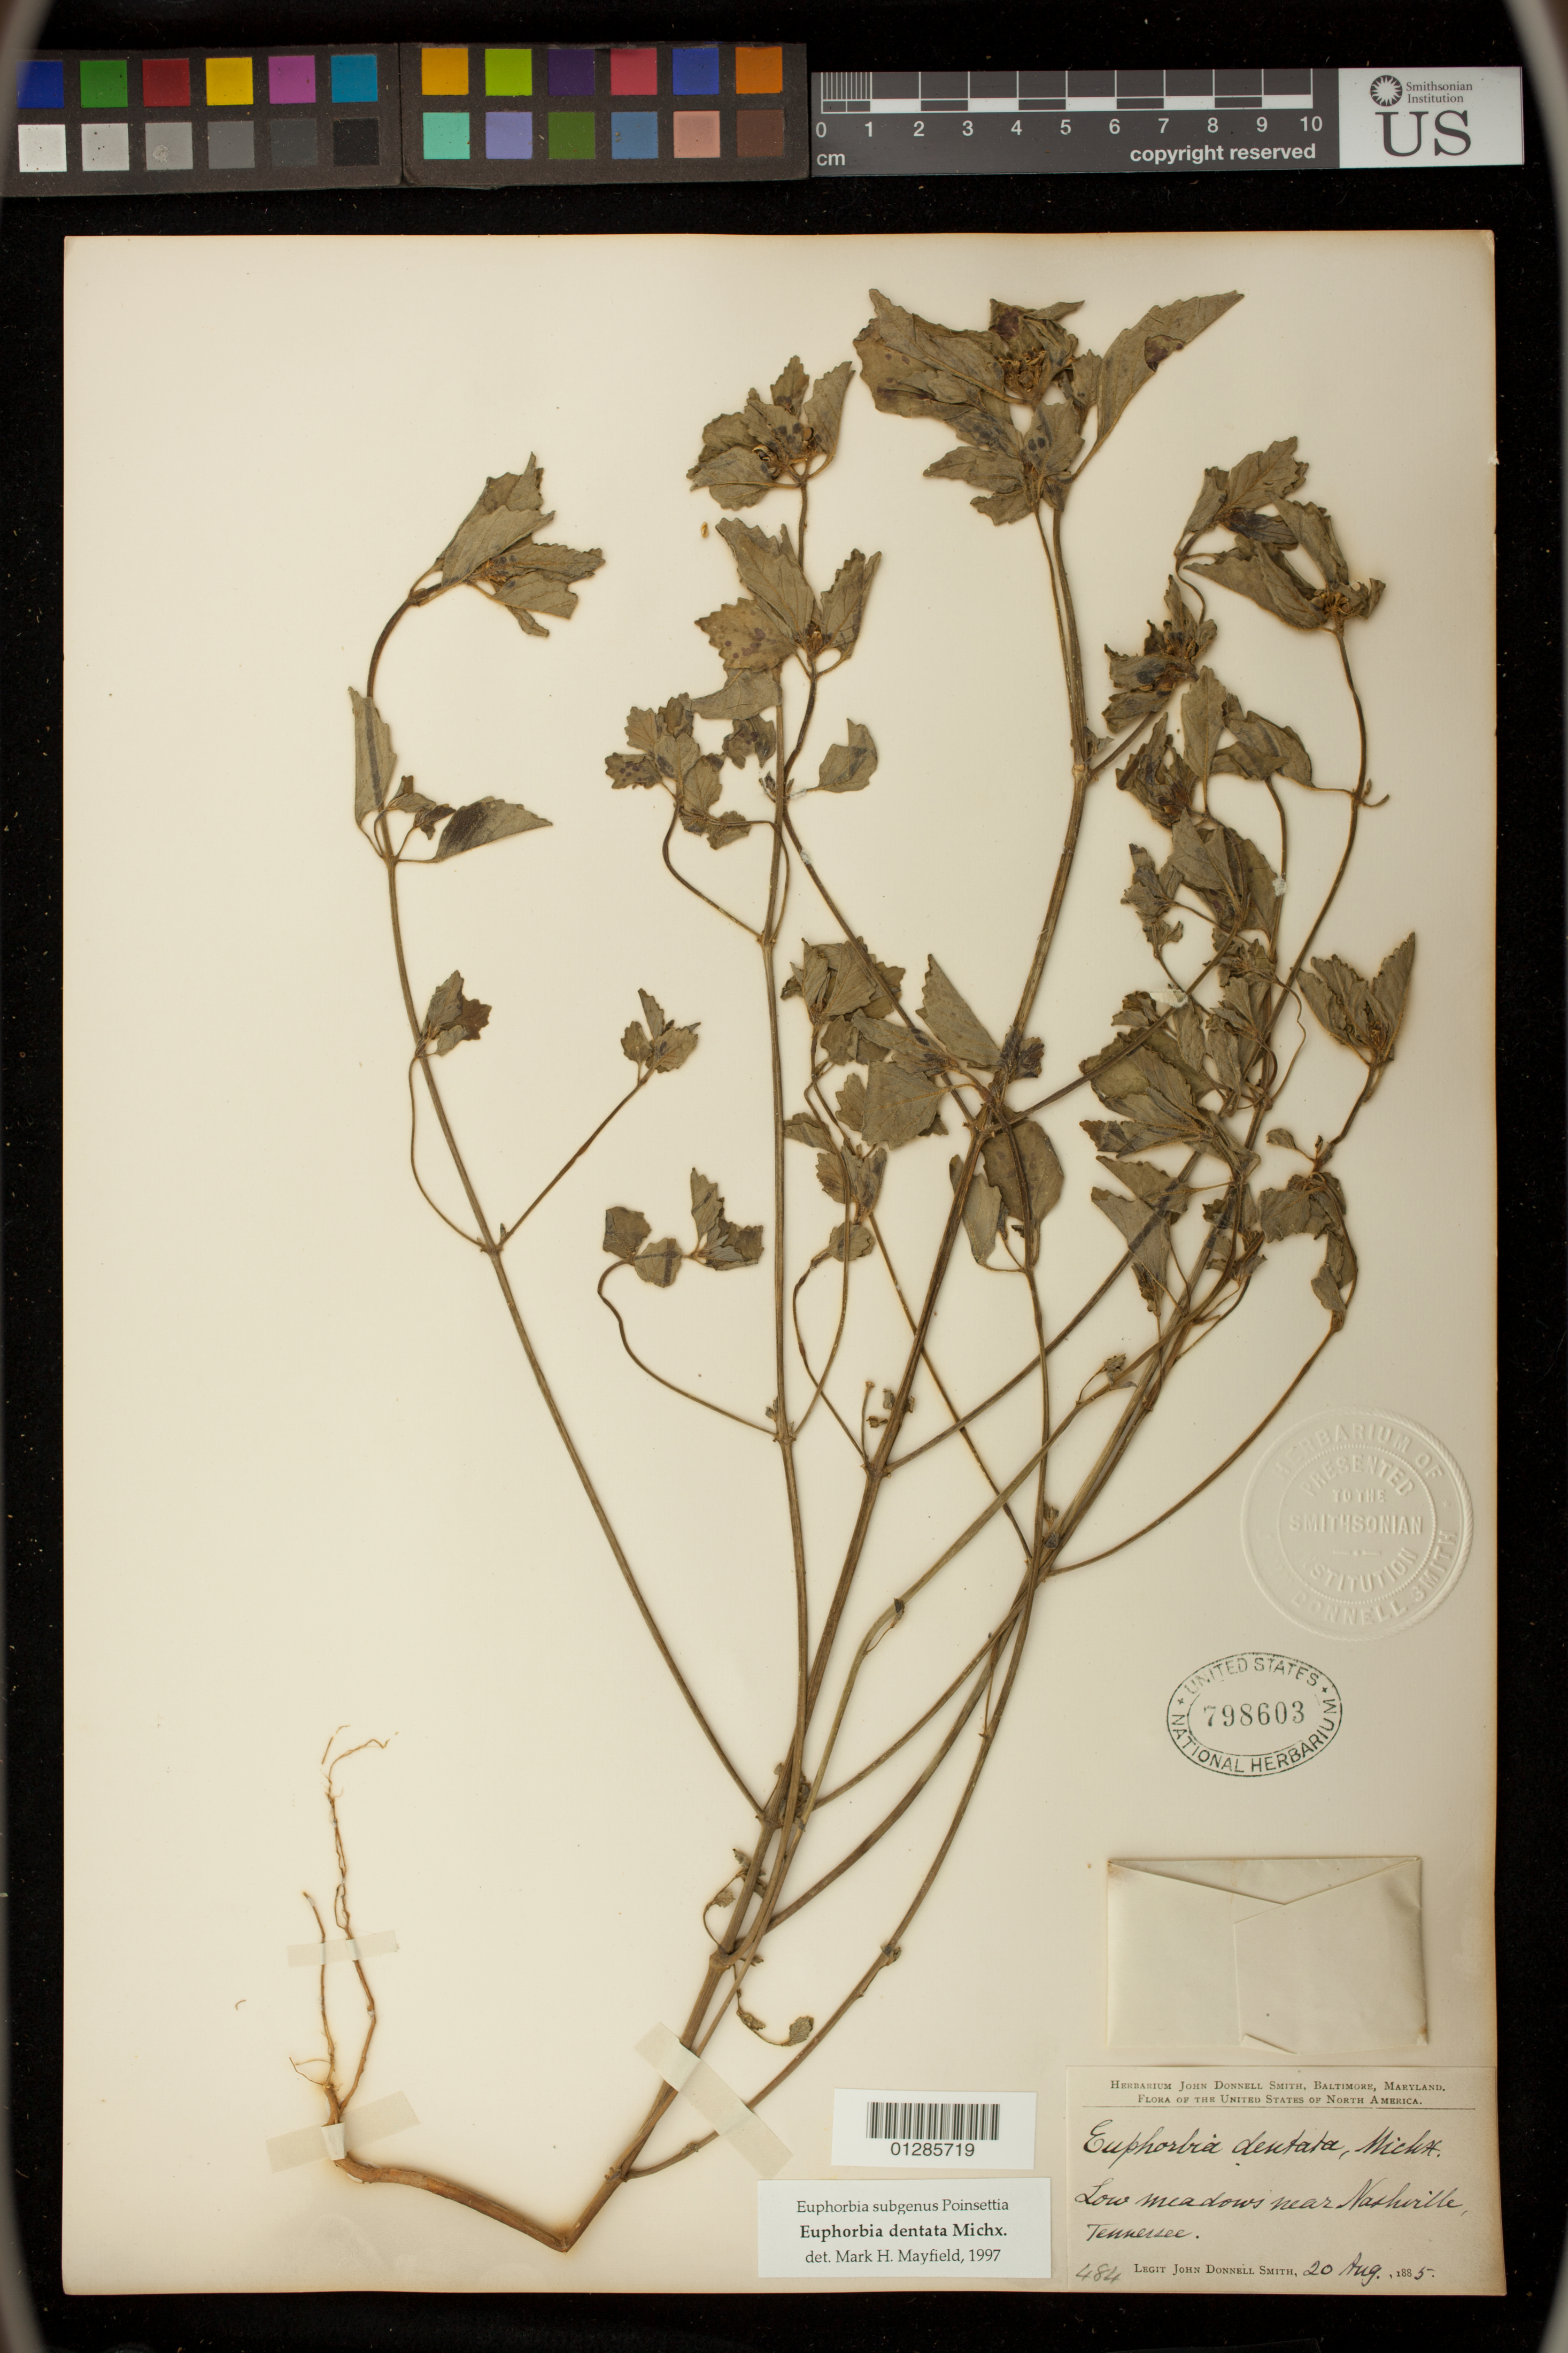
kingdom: Plantae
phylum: Tracheophyta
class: Magnoliopsida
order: Malpighiales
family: Euphorbiaceae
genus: Euphorbia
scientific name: Euphorbia dentata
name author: Michx.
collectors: J. Donnell Smith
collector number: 484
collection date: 1885-08-20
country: United States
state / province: Tennessee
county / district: Davidson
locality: Near Nashville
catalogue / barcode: US 798603